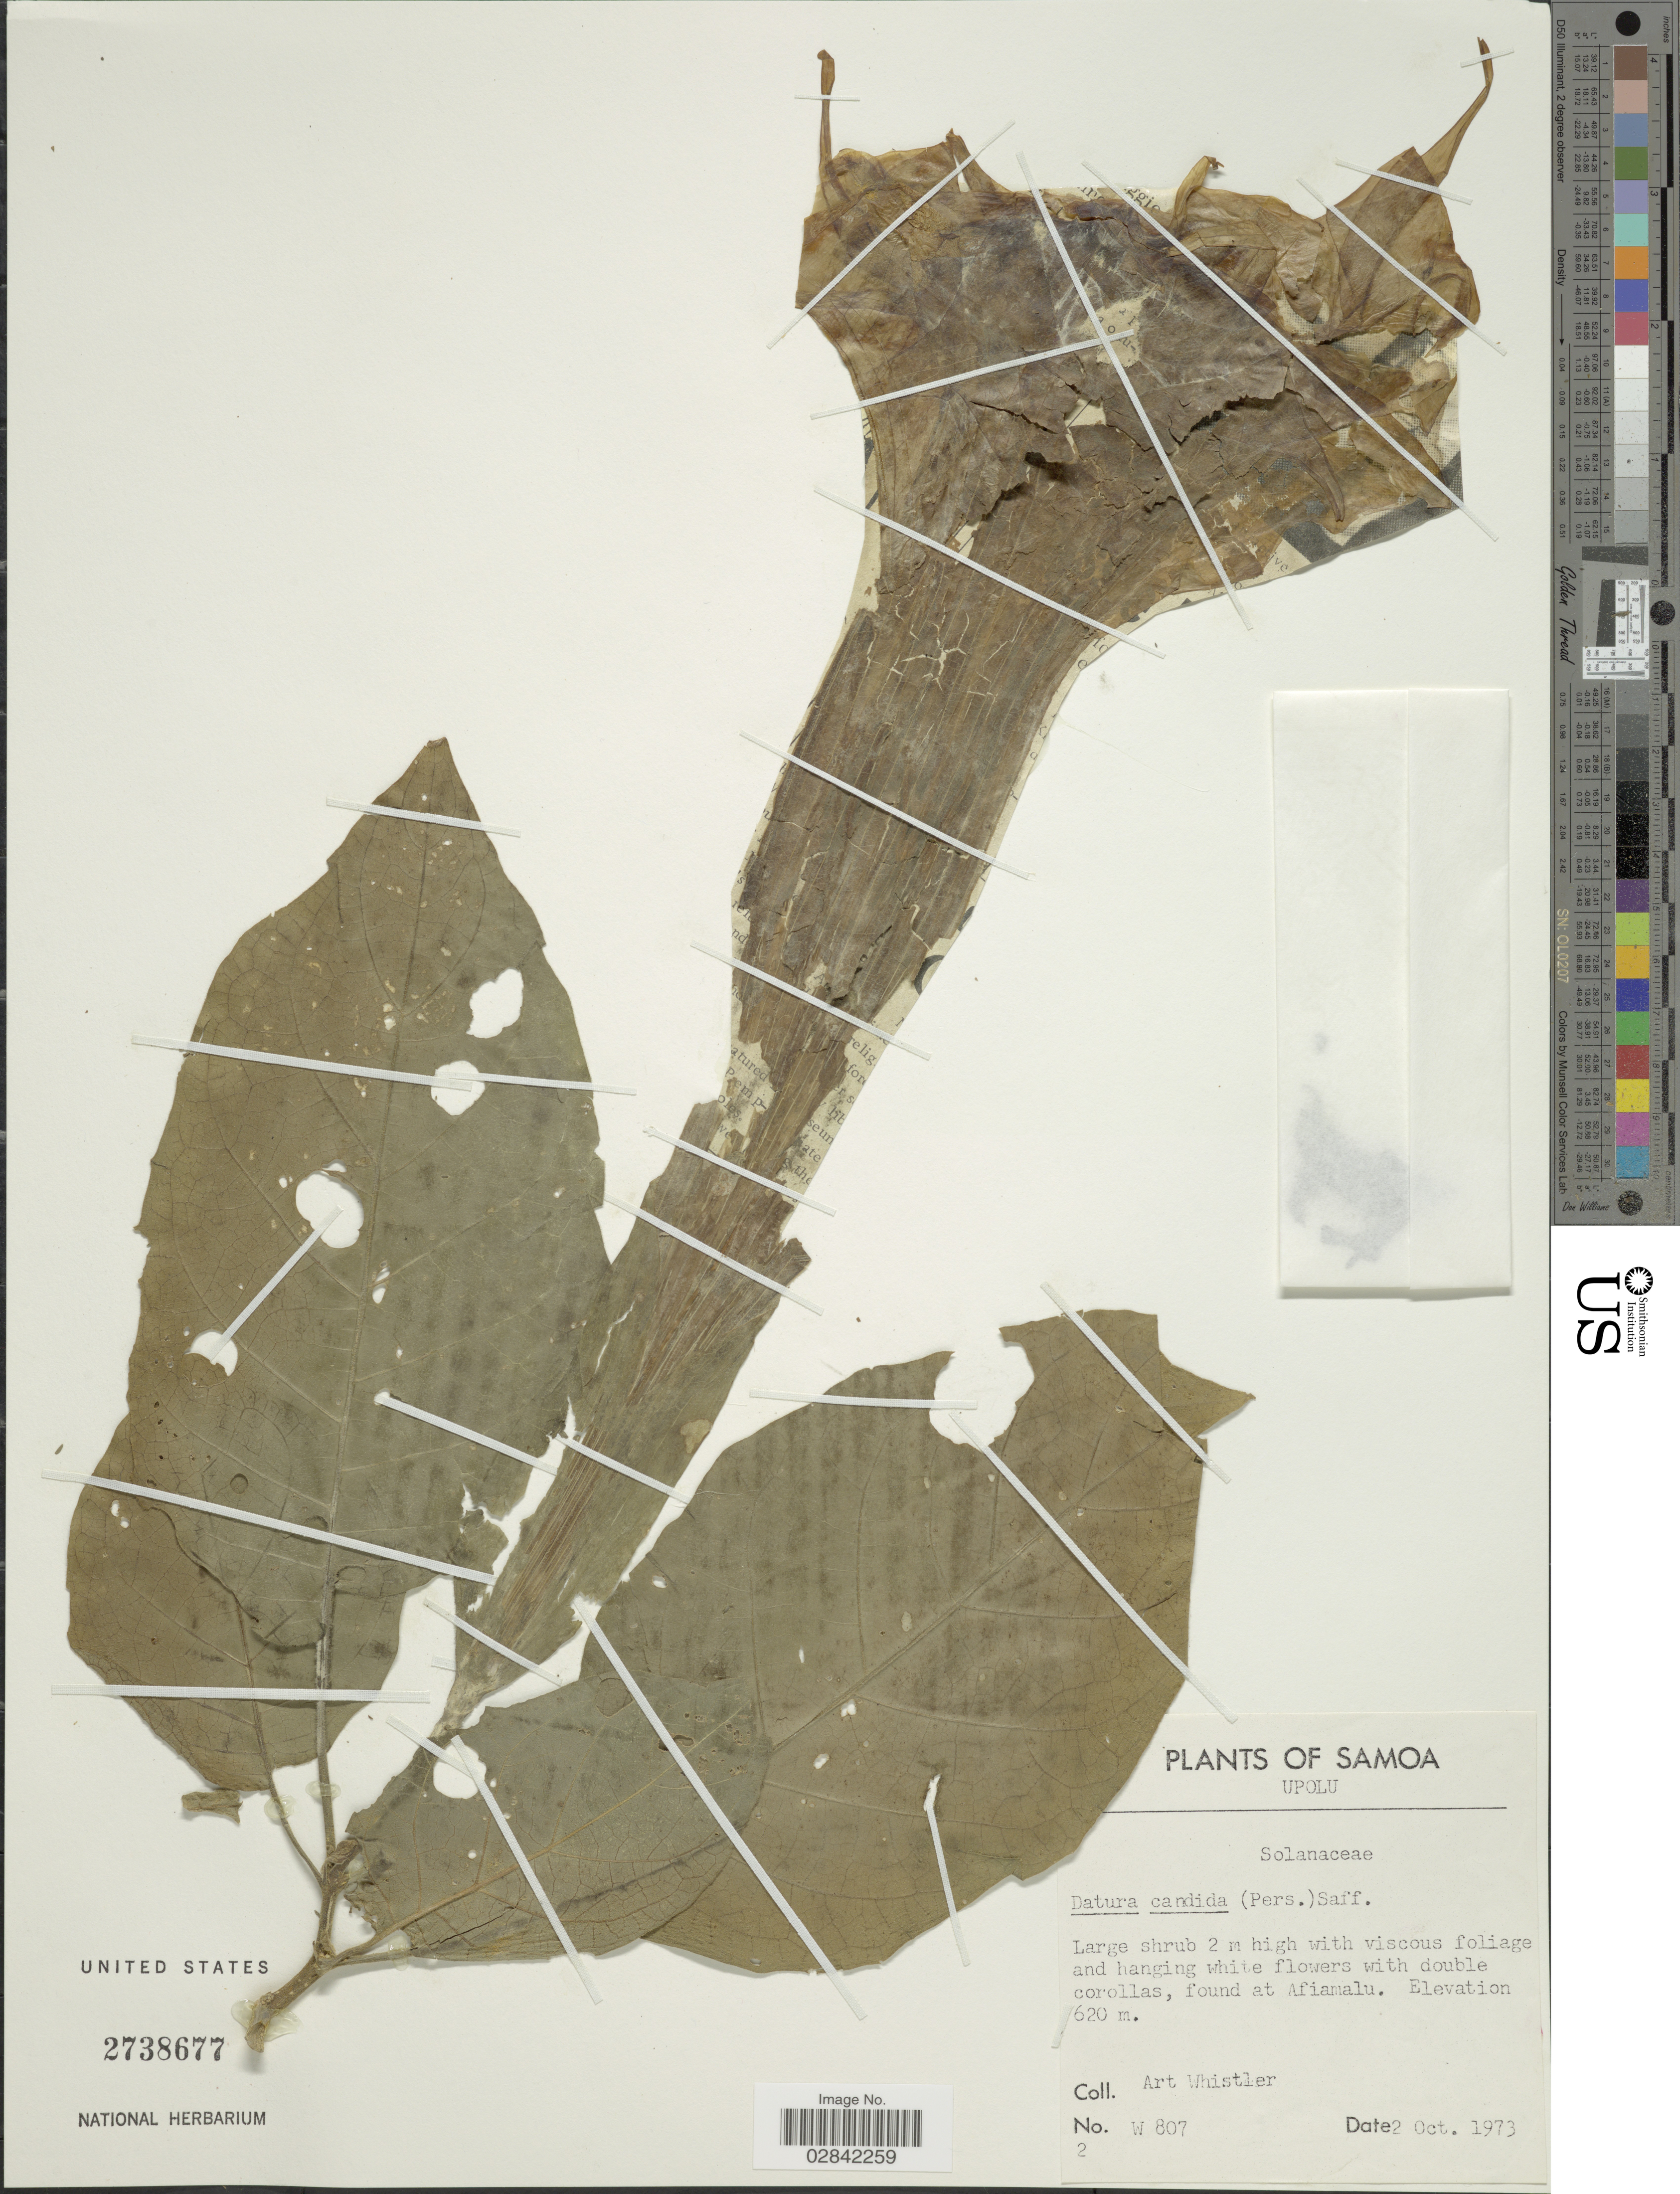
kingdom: Plantae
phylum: Tracheophyta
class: Magnoliopsida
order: Solanales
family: Solanaceae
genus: Brugmansia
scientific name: Brugmansia x candida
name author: Pers.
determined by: Wagner, W. L., (BOT), Smithsonian Institution - National Museum of Natural History (UNITED STATES)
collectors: A. Whistler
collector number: W 807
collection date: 1973-10-02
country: Samoa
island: Upolu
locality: Samoa, Upolu, found at Afiamalu.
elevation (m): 620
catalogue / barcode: US 2738677